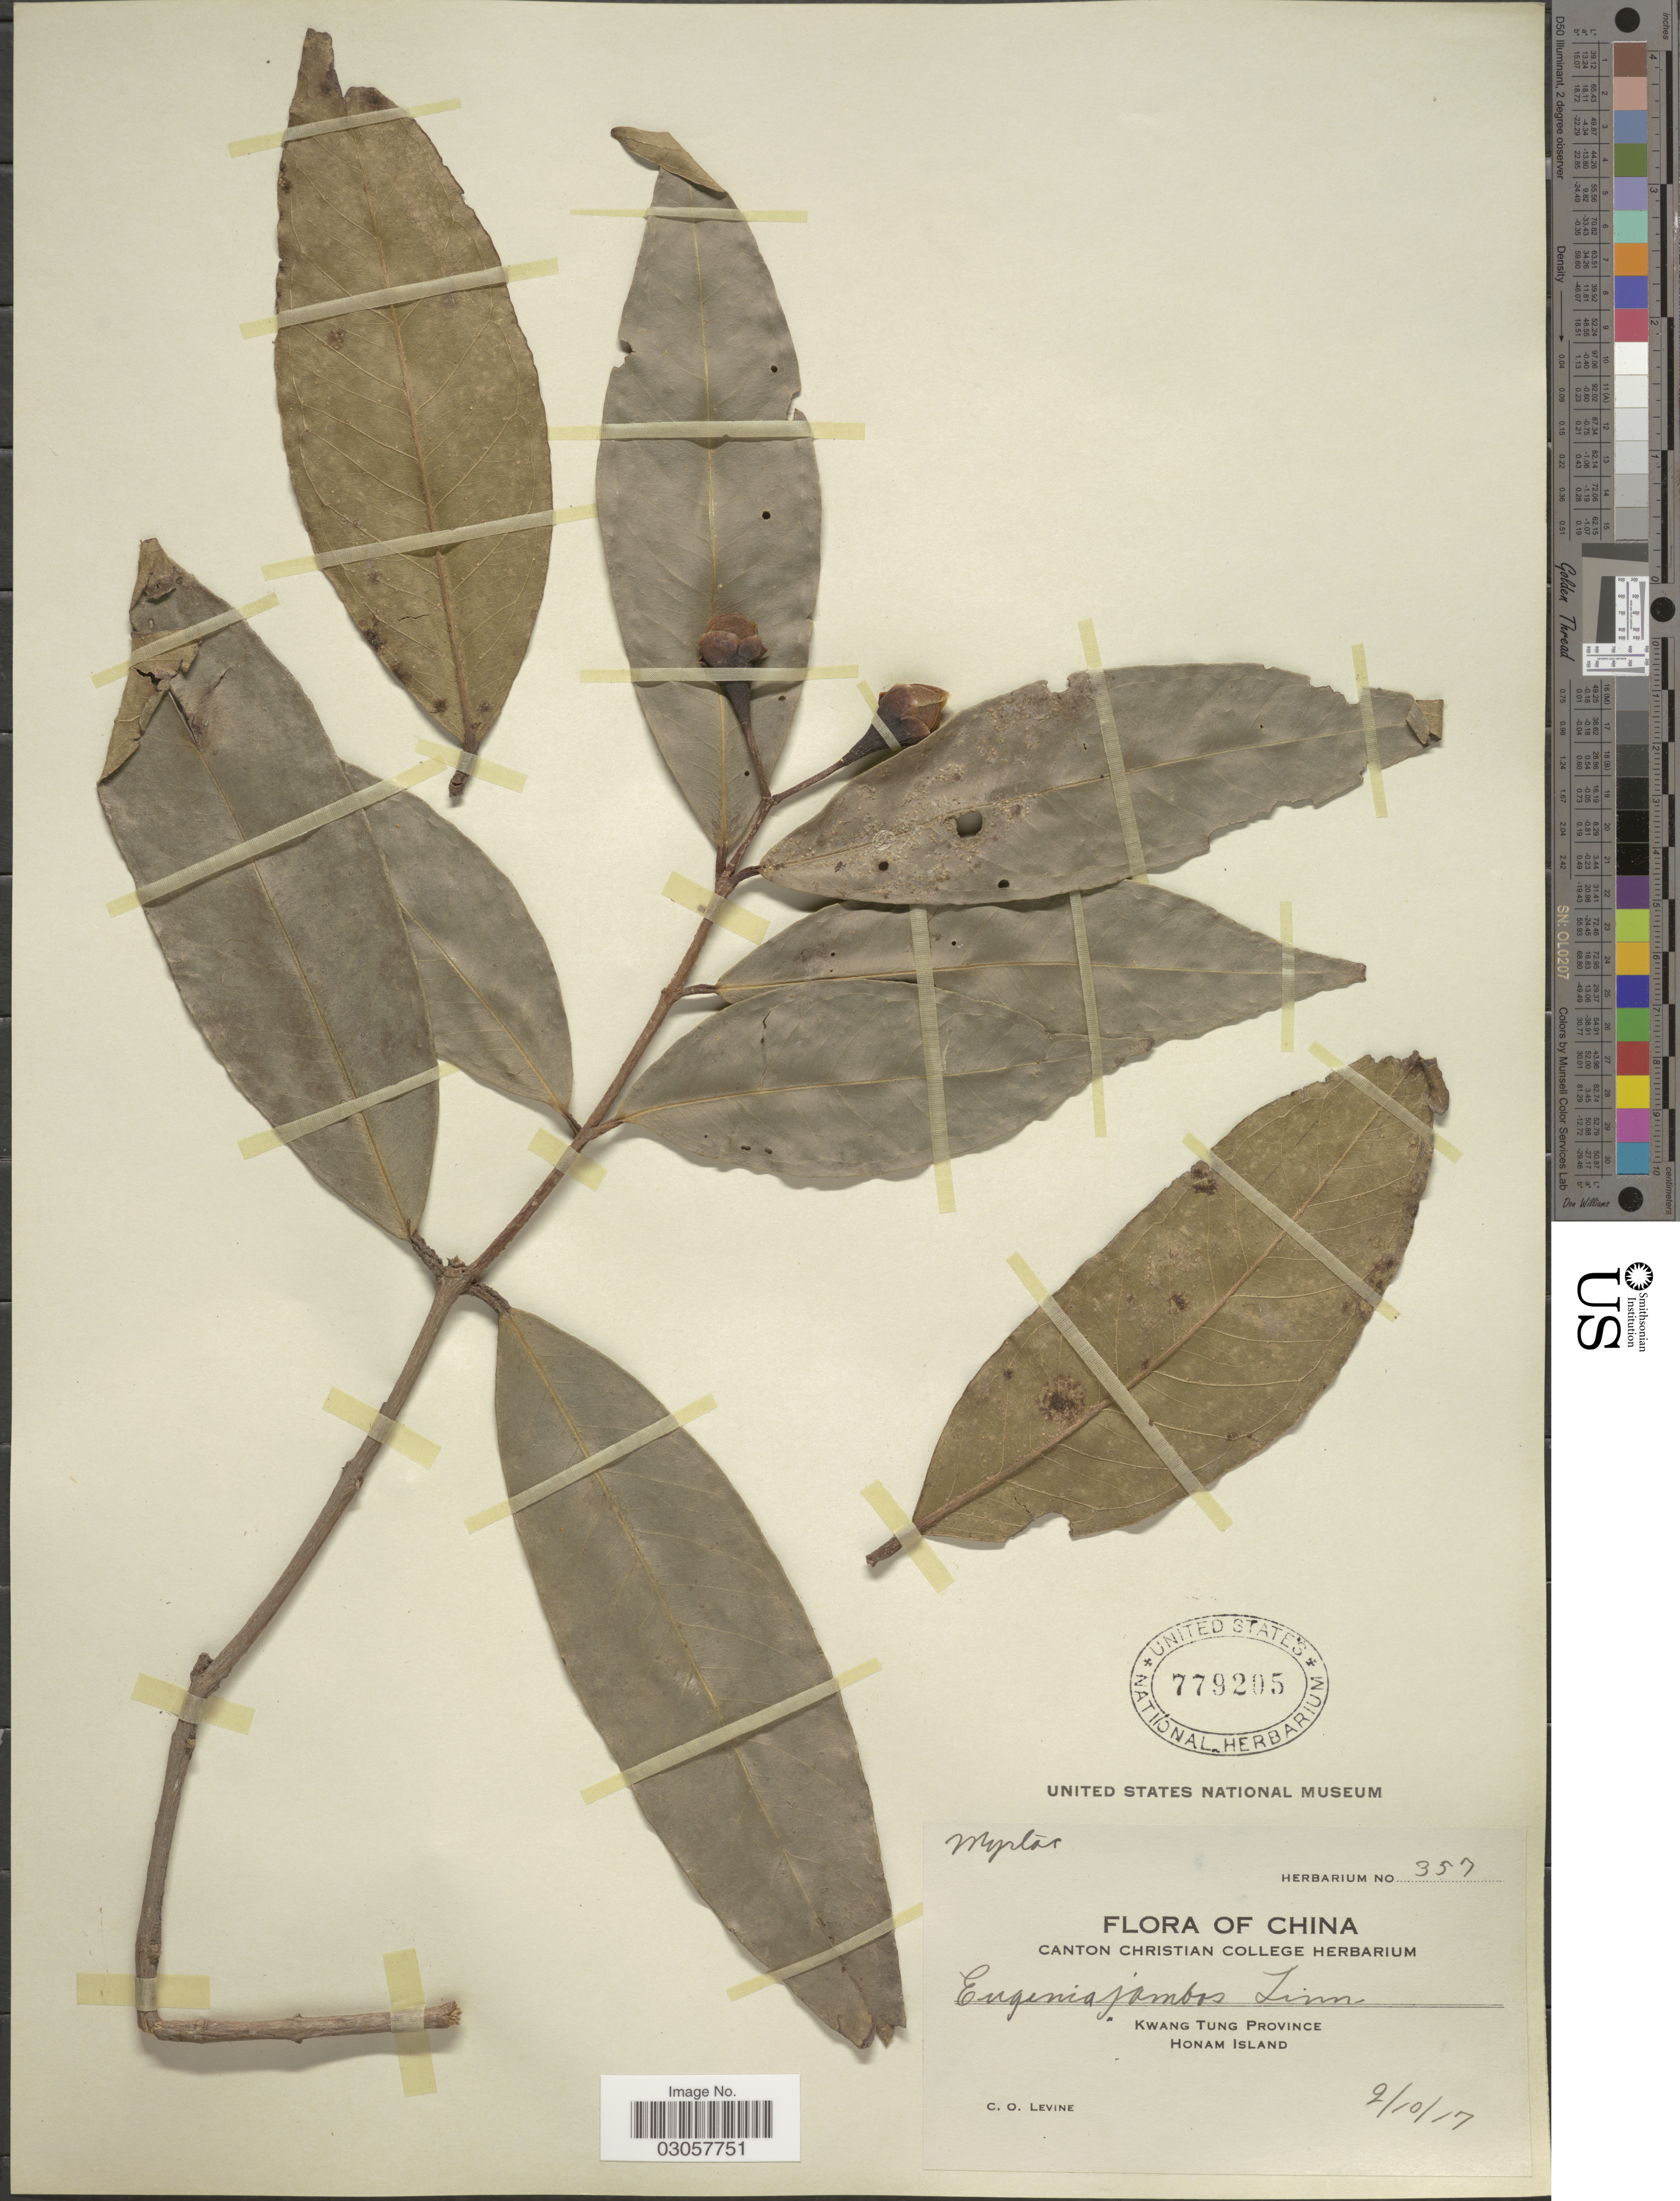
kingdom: Plantae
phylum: Tracheophyta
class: Magnoliopsida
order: Myrtales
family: Myrtaceae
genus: Syzygium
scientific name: Syzygium jambos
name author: (L.) Alston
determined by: Strong, Mark T., (BOT), Smithsonian Institution - National Museum of Natural History (UNITED STATES)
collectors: C. O. Levine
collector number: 357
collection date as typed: Transcribed d/m/y: 2/10/17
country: China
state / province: Guangdong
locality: Kwang Tung Province. Honam Island.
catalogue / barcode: US 779205